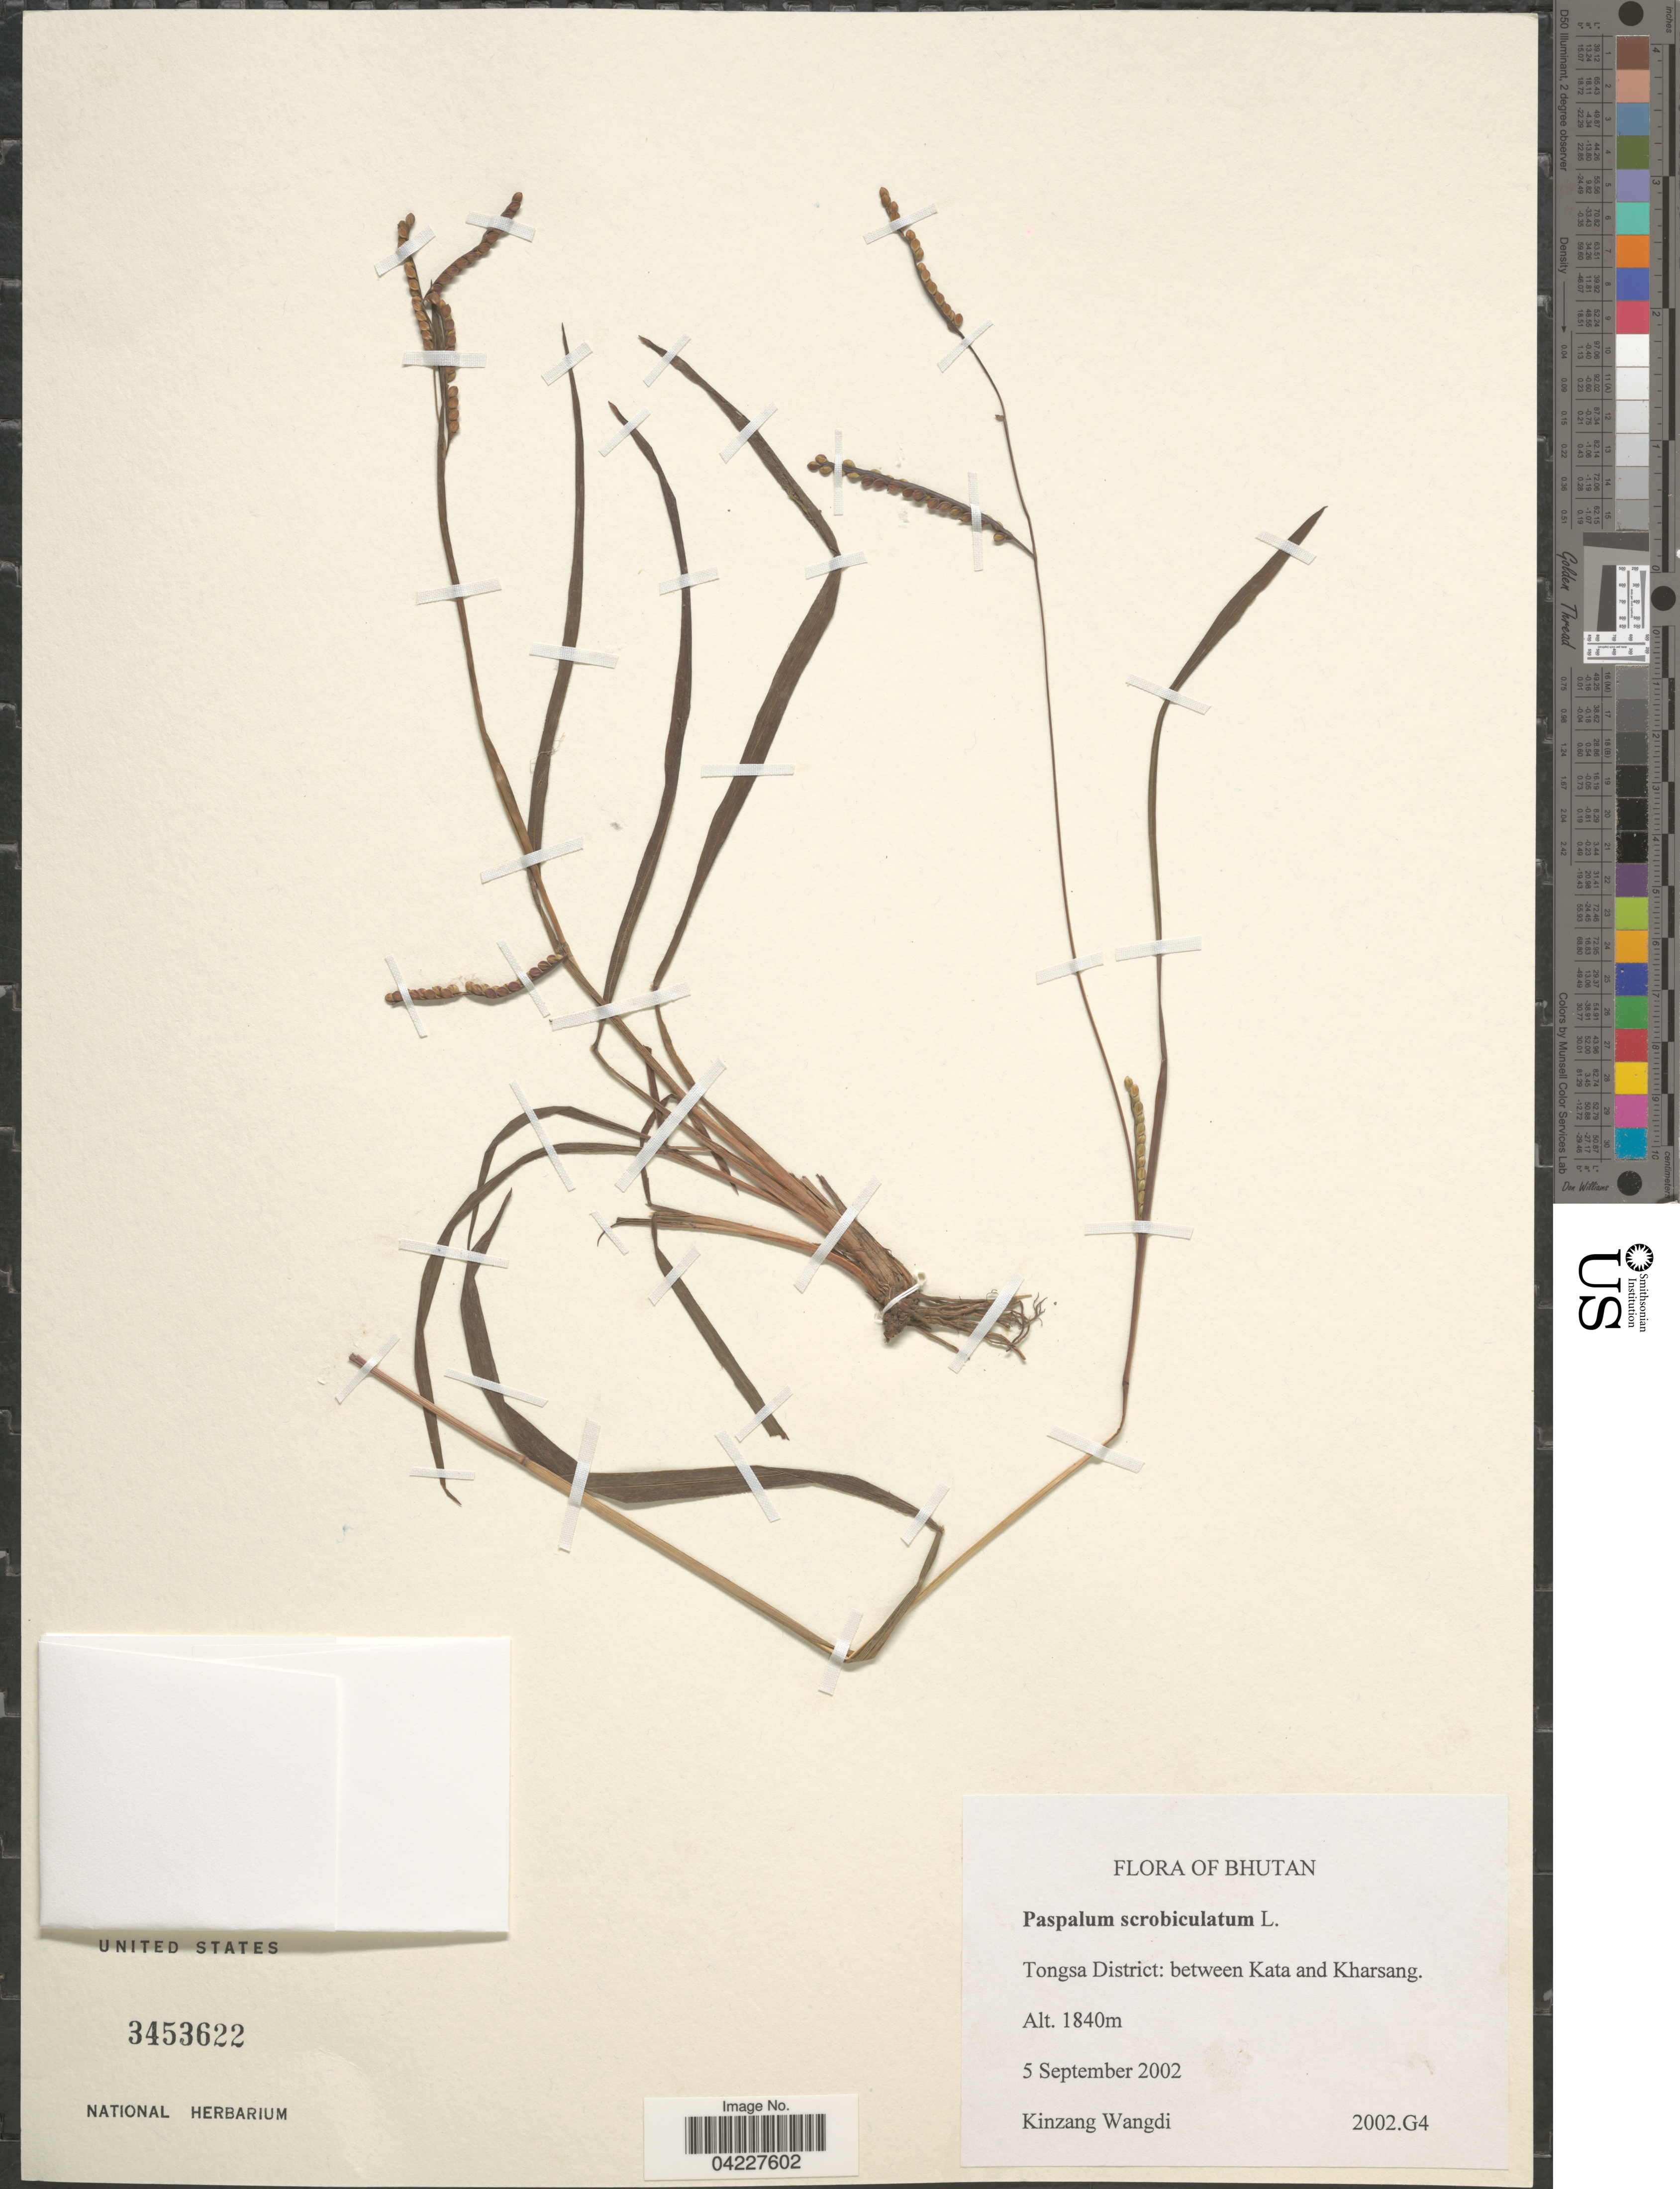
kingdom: Plantae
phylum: Tracheophyta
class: Liliopsida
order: Poales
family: Poaceae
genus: Paspalum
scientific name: Paspalum scrobiculatum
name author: L.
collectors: K. Wangdi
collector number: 2002.G4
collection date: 2002-09-05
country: Bhutan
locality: Tongsa District: between Kata and Kharsang.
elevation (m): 1840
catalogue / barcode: US 3453622